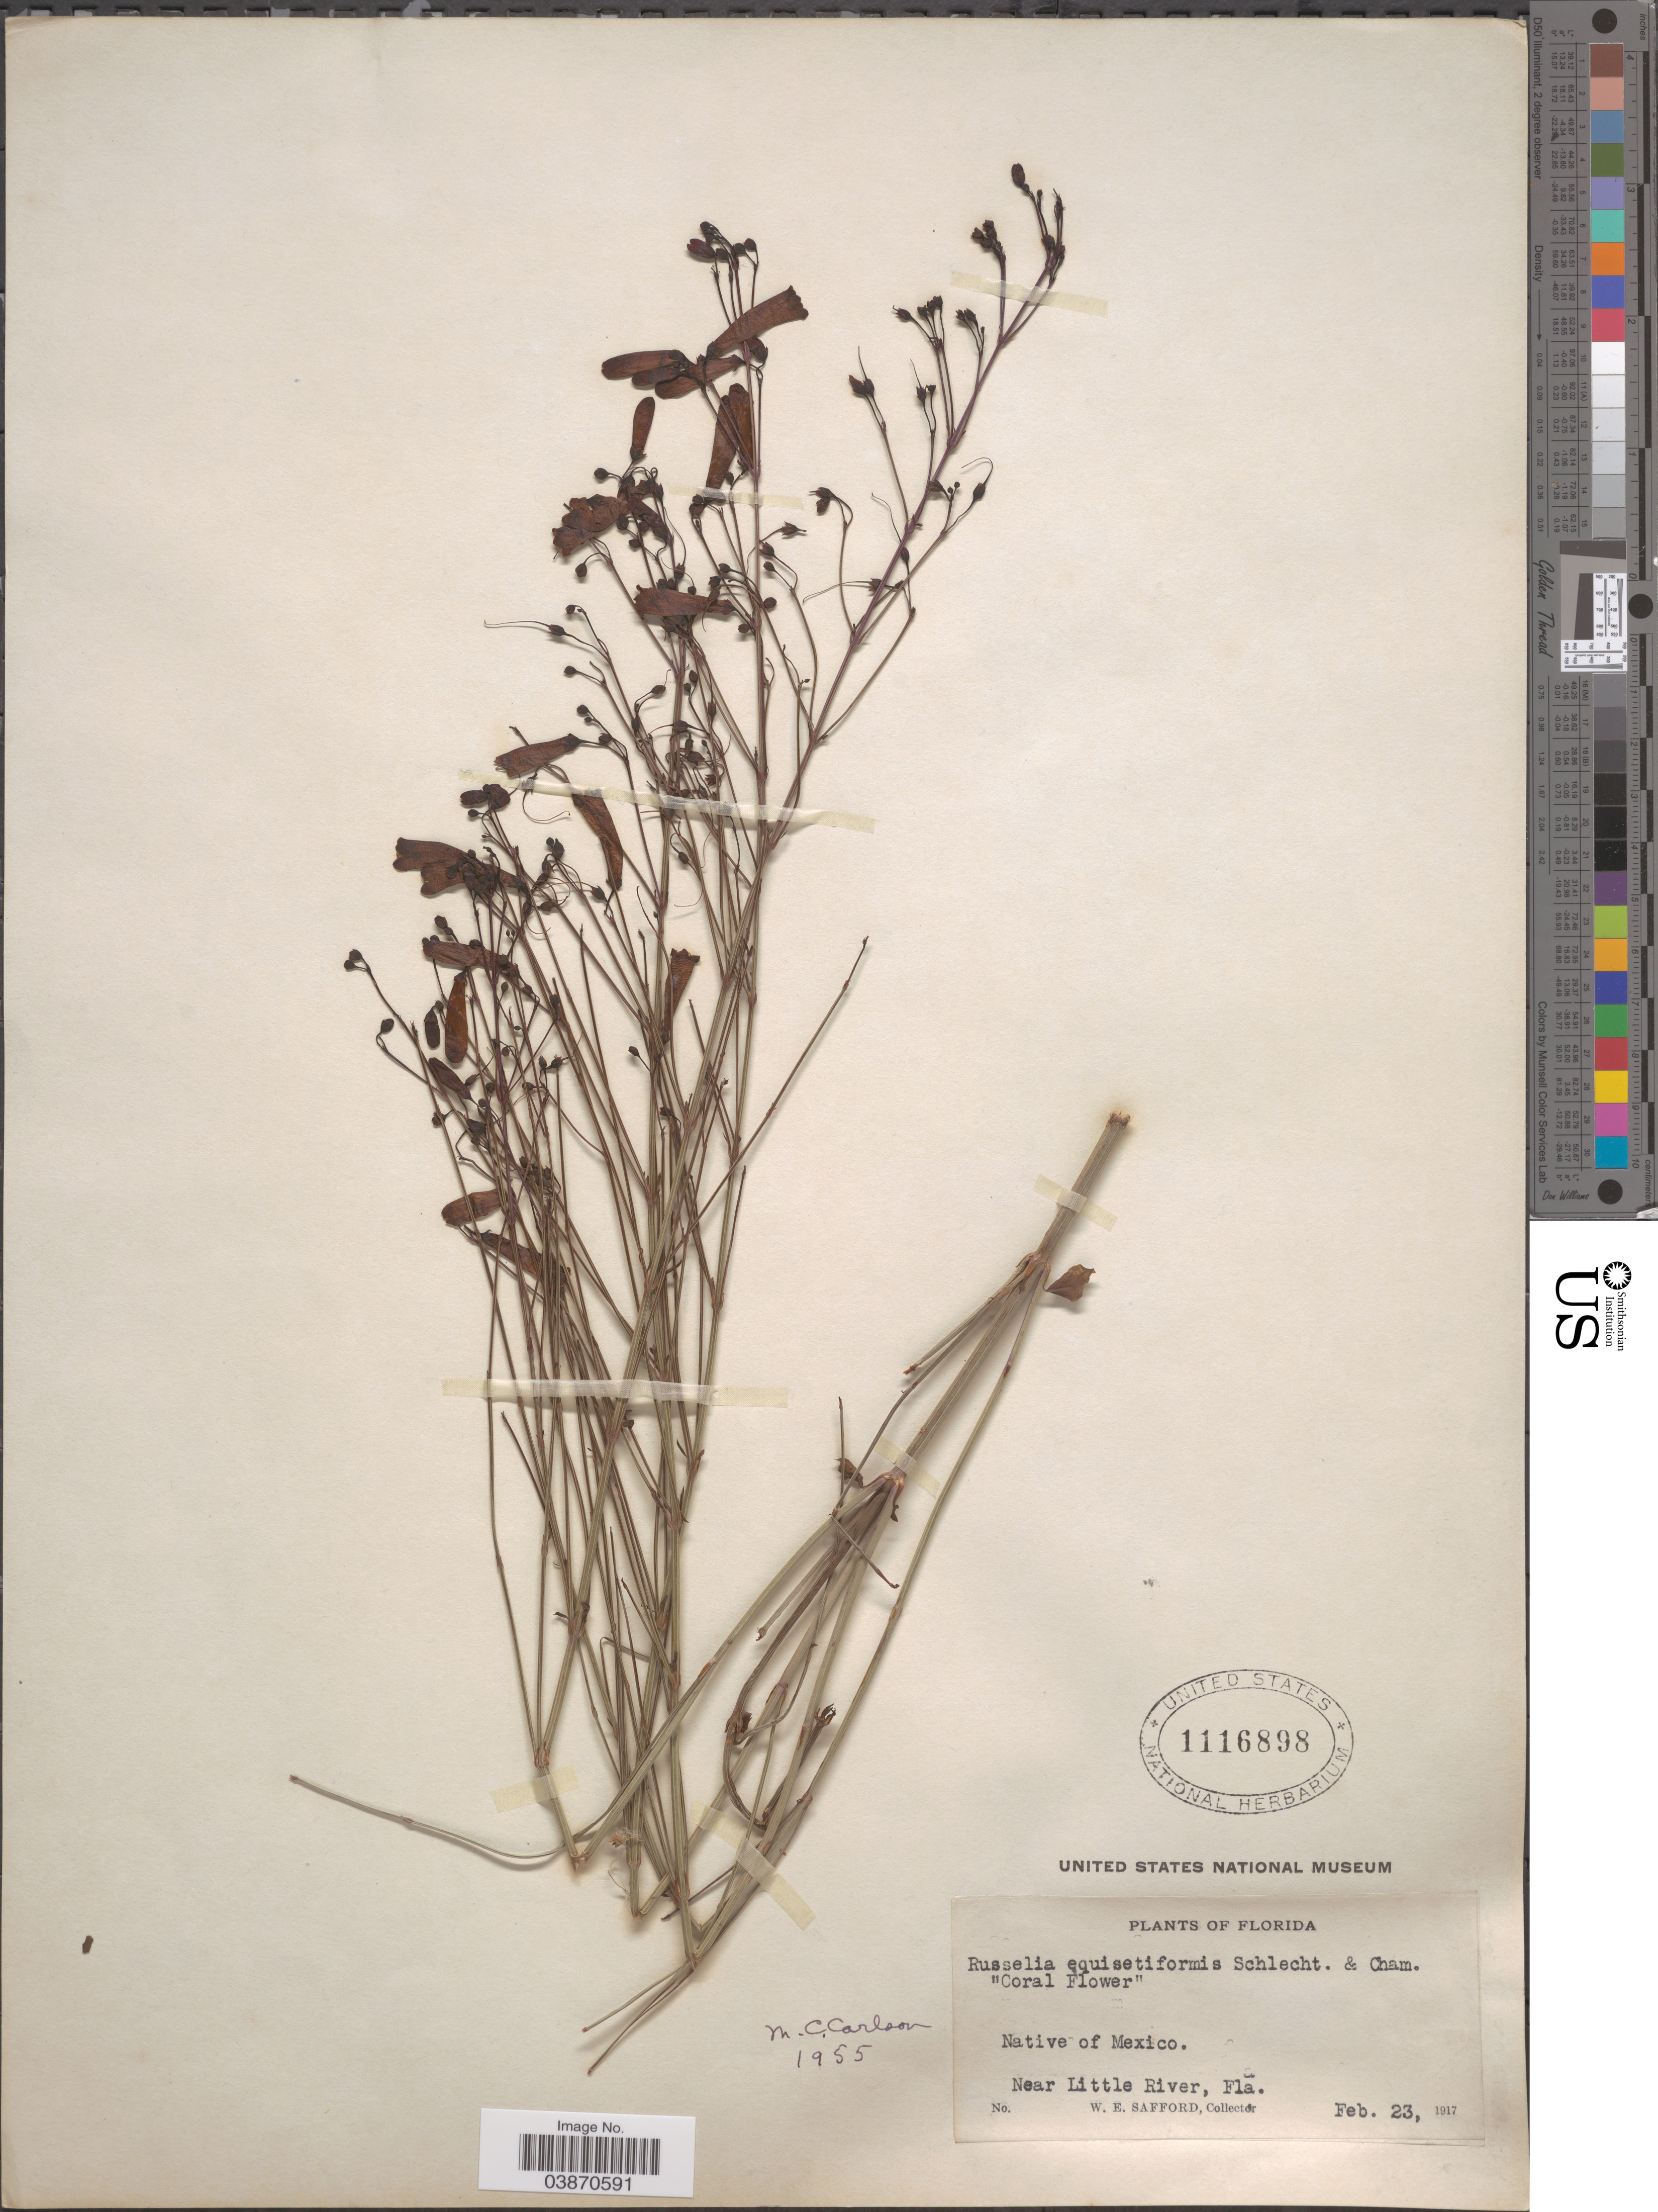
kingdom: Plantae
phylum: Tracheophyta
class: Magnoliopsida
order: Lamiales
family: Plantaginaceae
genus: Russelia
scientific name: Russelia equisetiformis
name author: Schltdl. & Cham.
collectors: W. E. Safford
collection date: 1917-02-23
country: United States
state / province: Florida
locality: Native of Mexico. Near Little River.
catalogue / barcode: US 1116898